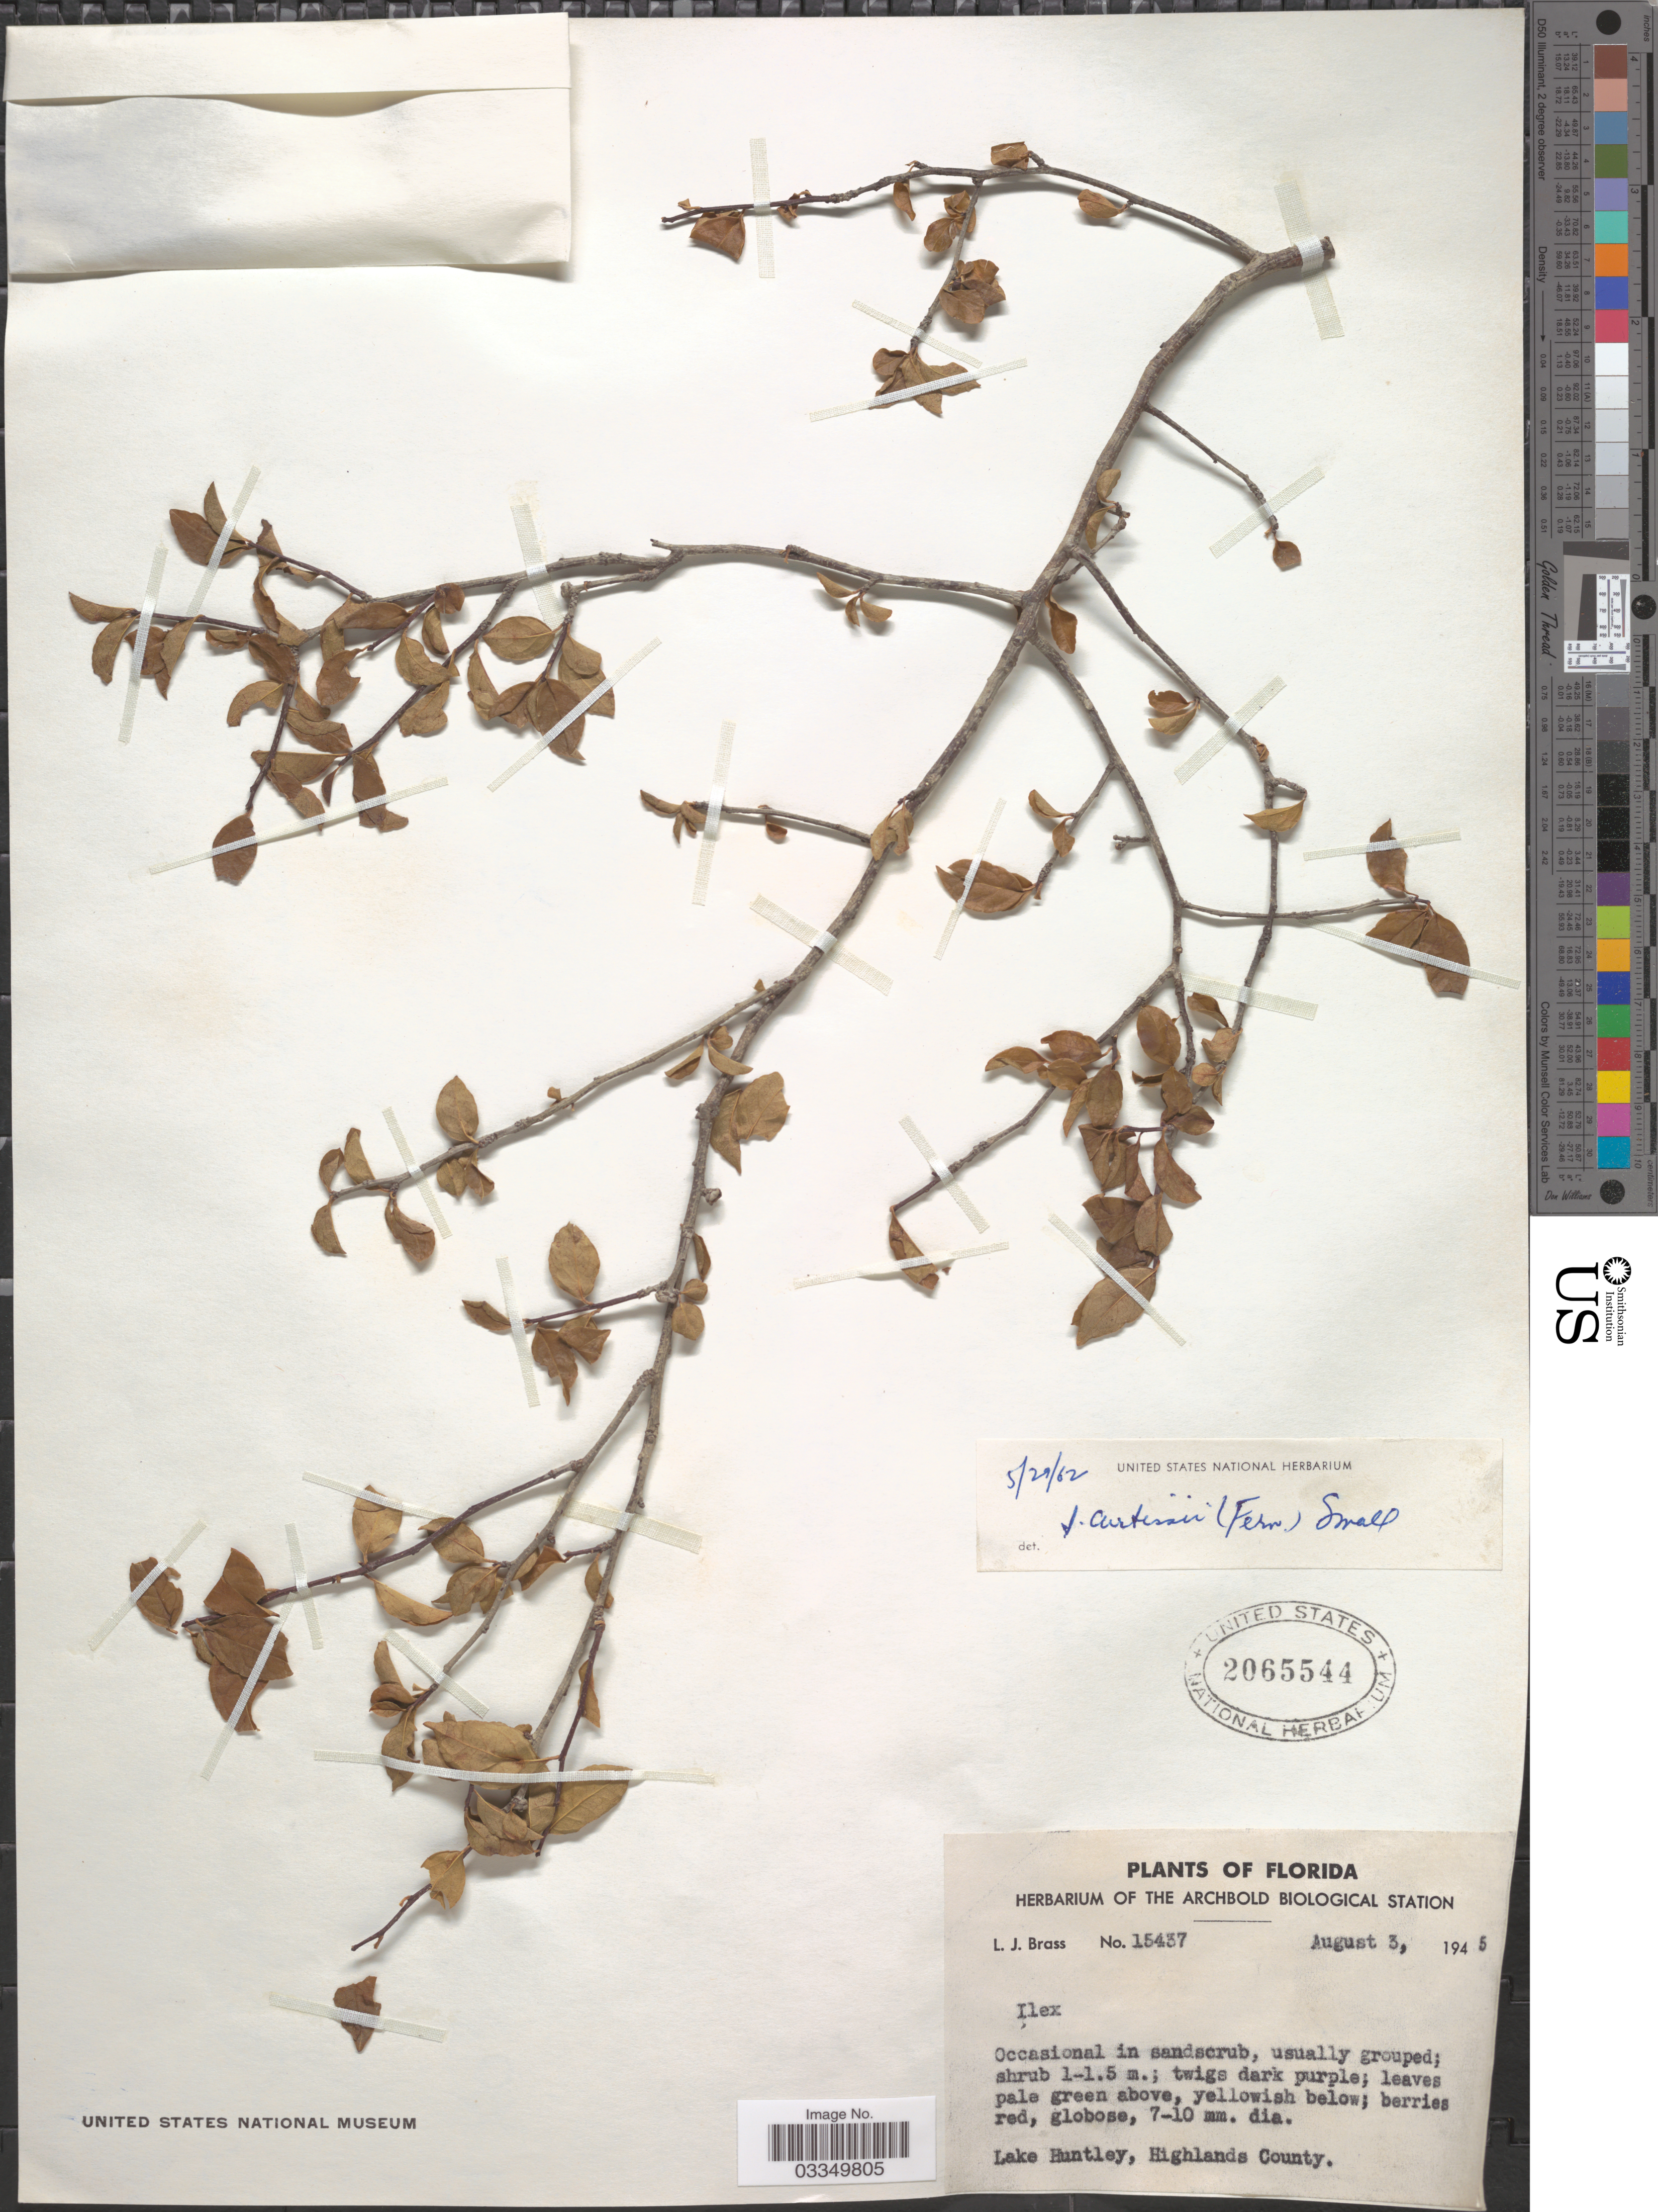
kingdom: Plantae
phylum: Tracheophyta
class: Magnoliopsida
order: Aquifoliales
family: Aquifoliaceae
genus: Ilex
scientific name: Ilex decidua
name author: Walter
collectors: L. J. Brass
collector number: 15437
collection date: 1945-08-03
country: United States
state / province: Florida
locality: Lake Huntley, Highlands County.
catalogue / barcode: US 2065544